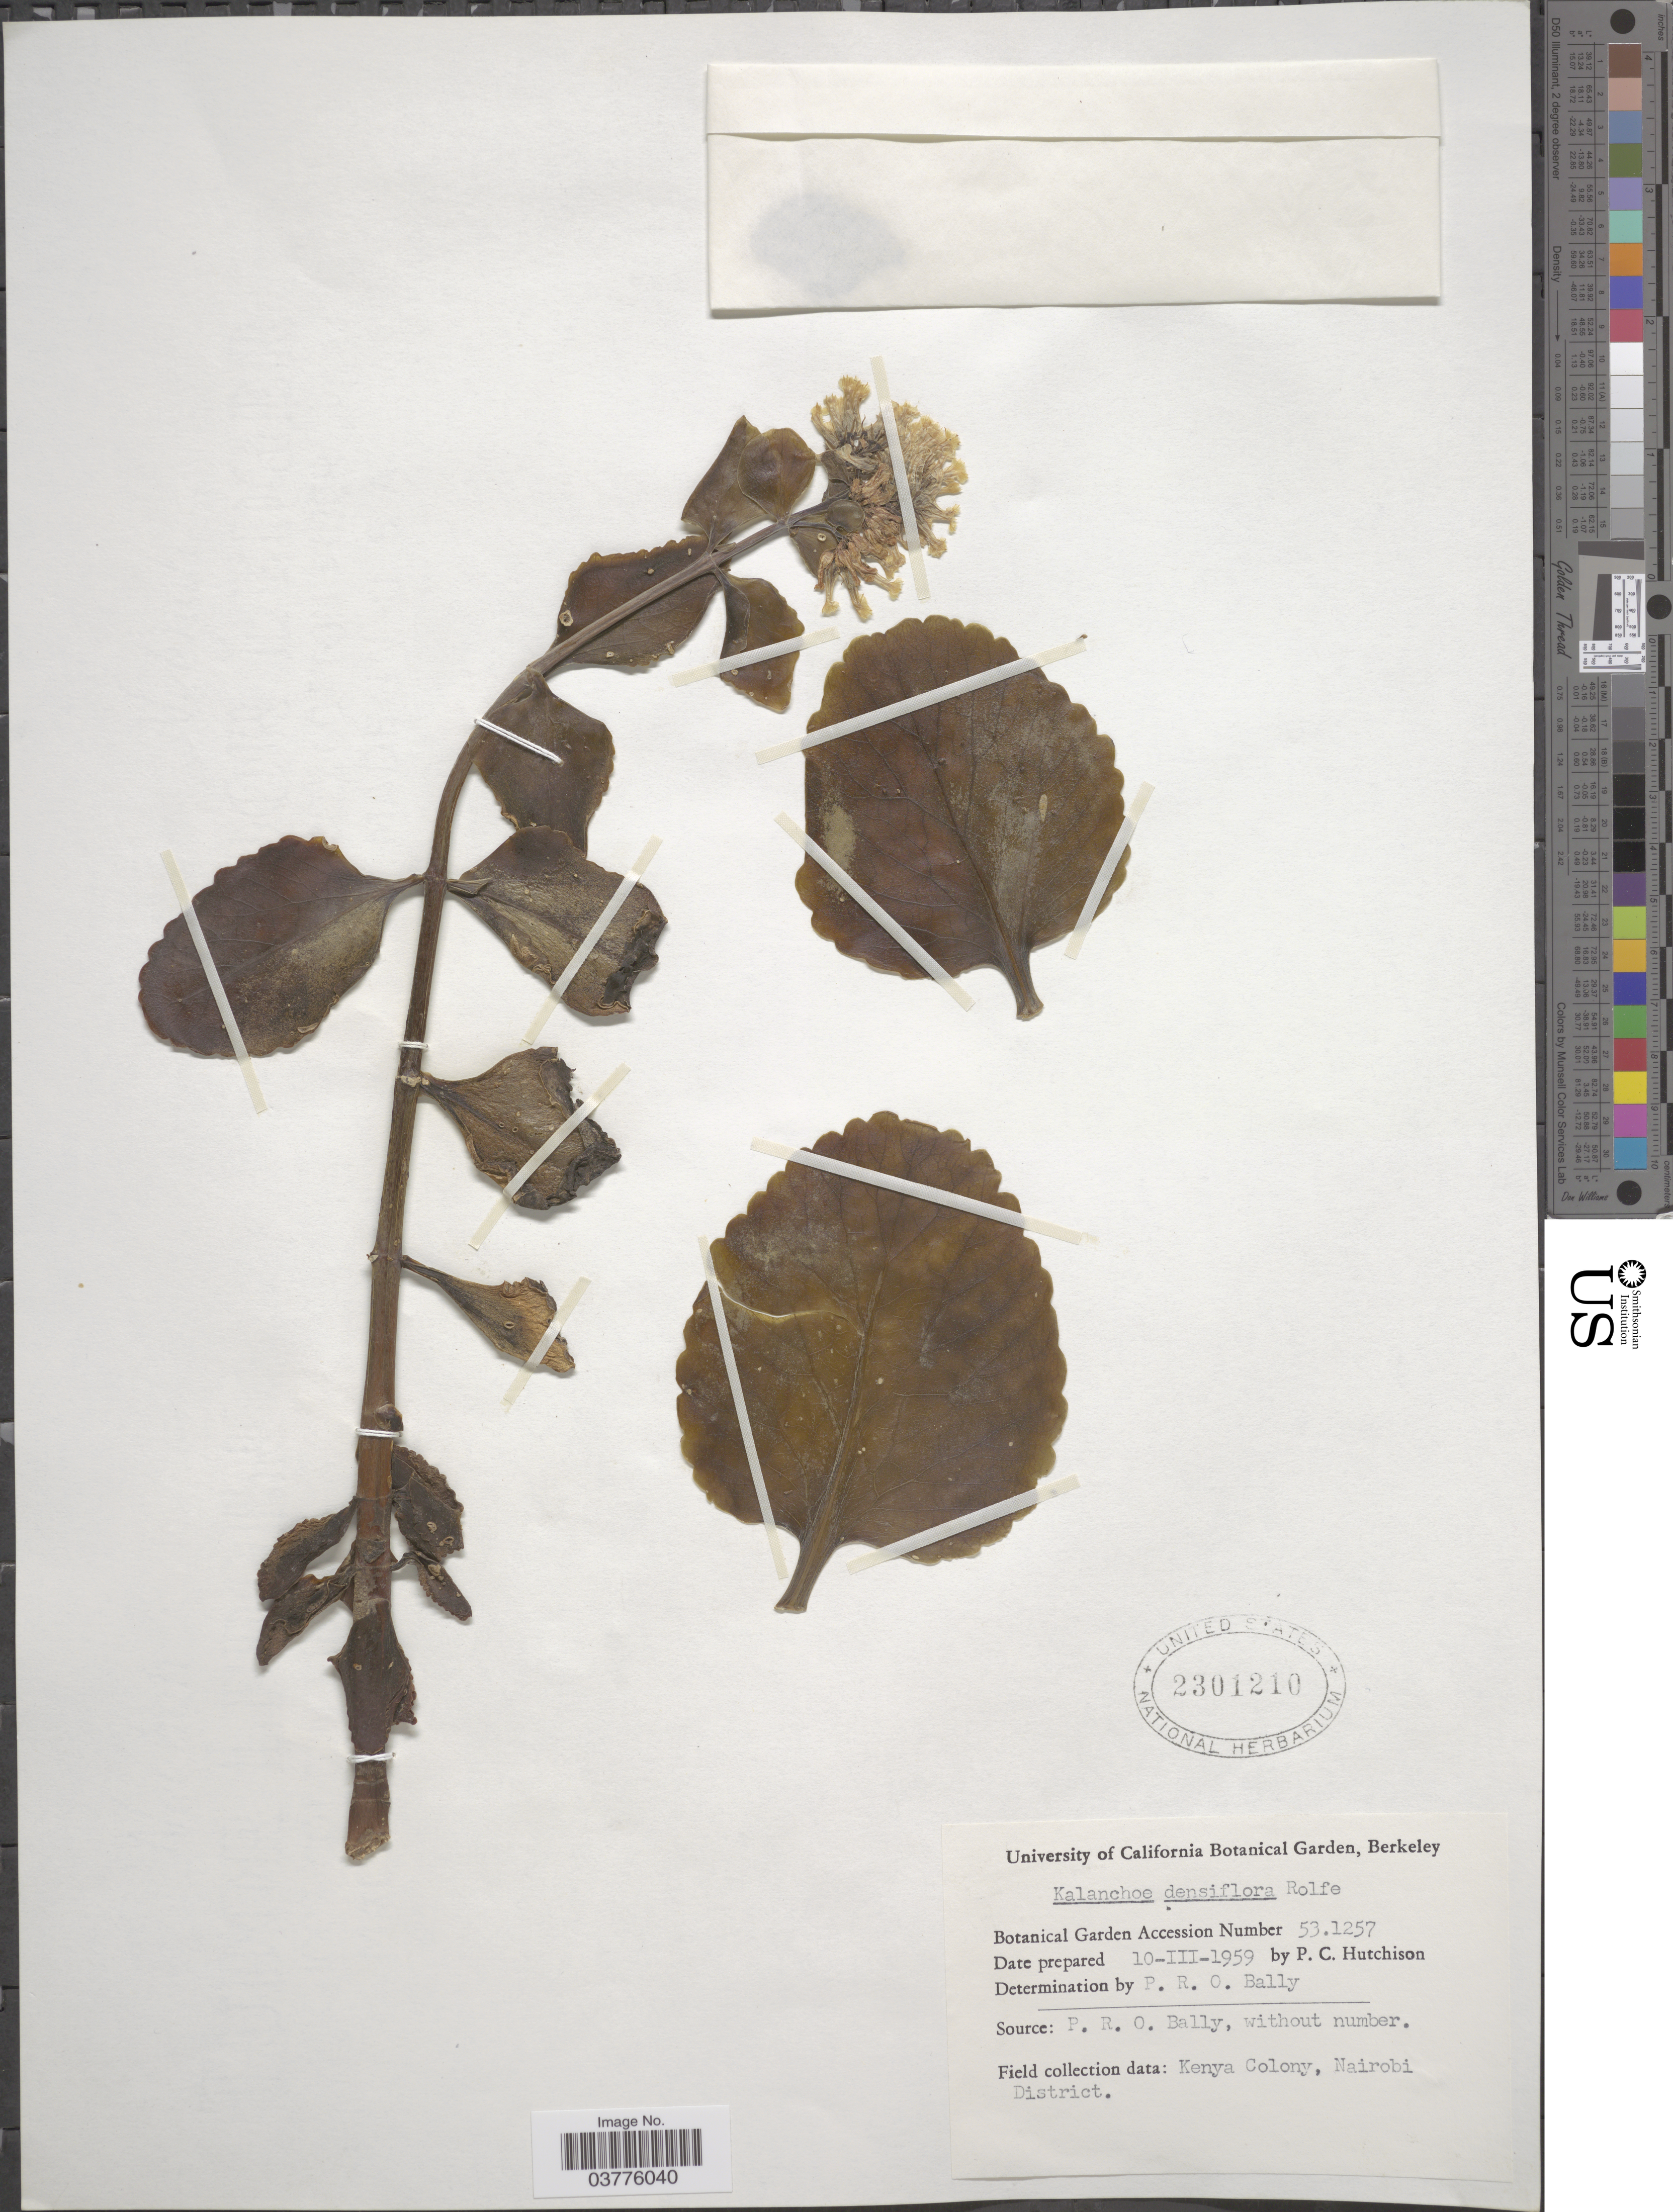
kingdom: Plantae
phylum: Tracheophyta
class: Magnoliopsida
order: Saxifragales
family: Crassulaceae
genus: Kalanchoe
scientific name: Kalanchoe densiflora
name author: Rolfe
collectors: P. C. Hutchison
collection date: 1959-03-10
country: United States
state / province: California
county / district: Alameda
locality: University of California Botanical Garden, Berkeley.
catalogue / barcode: US 2301210